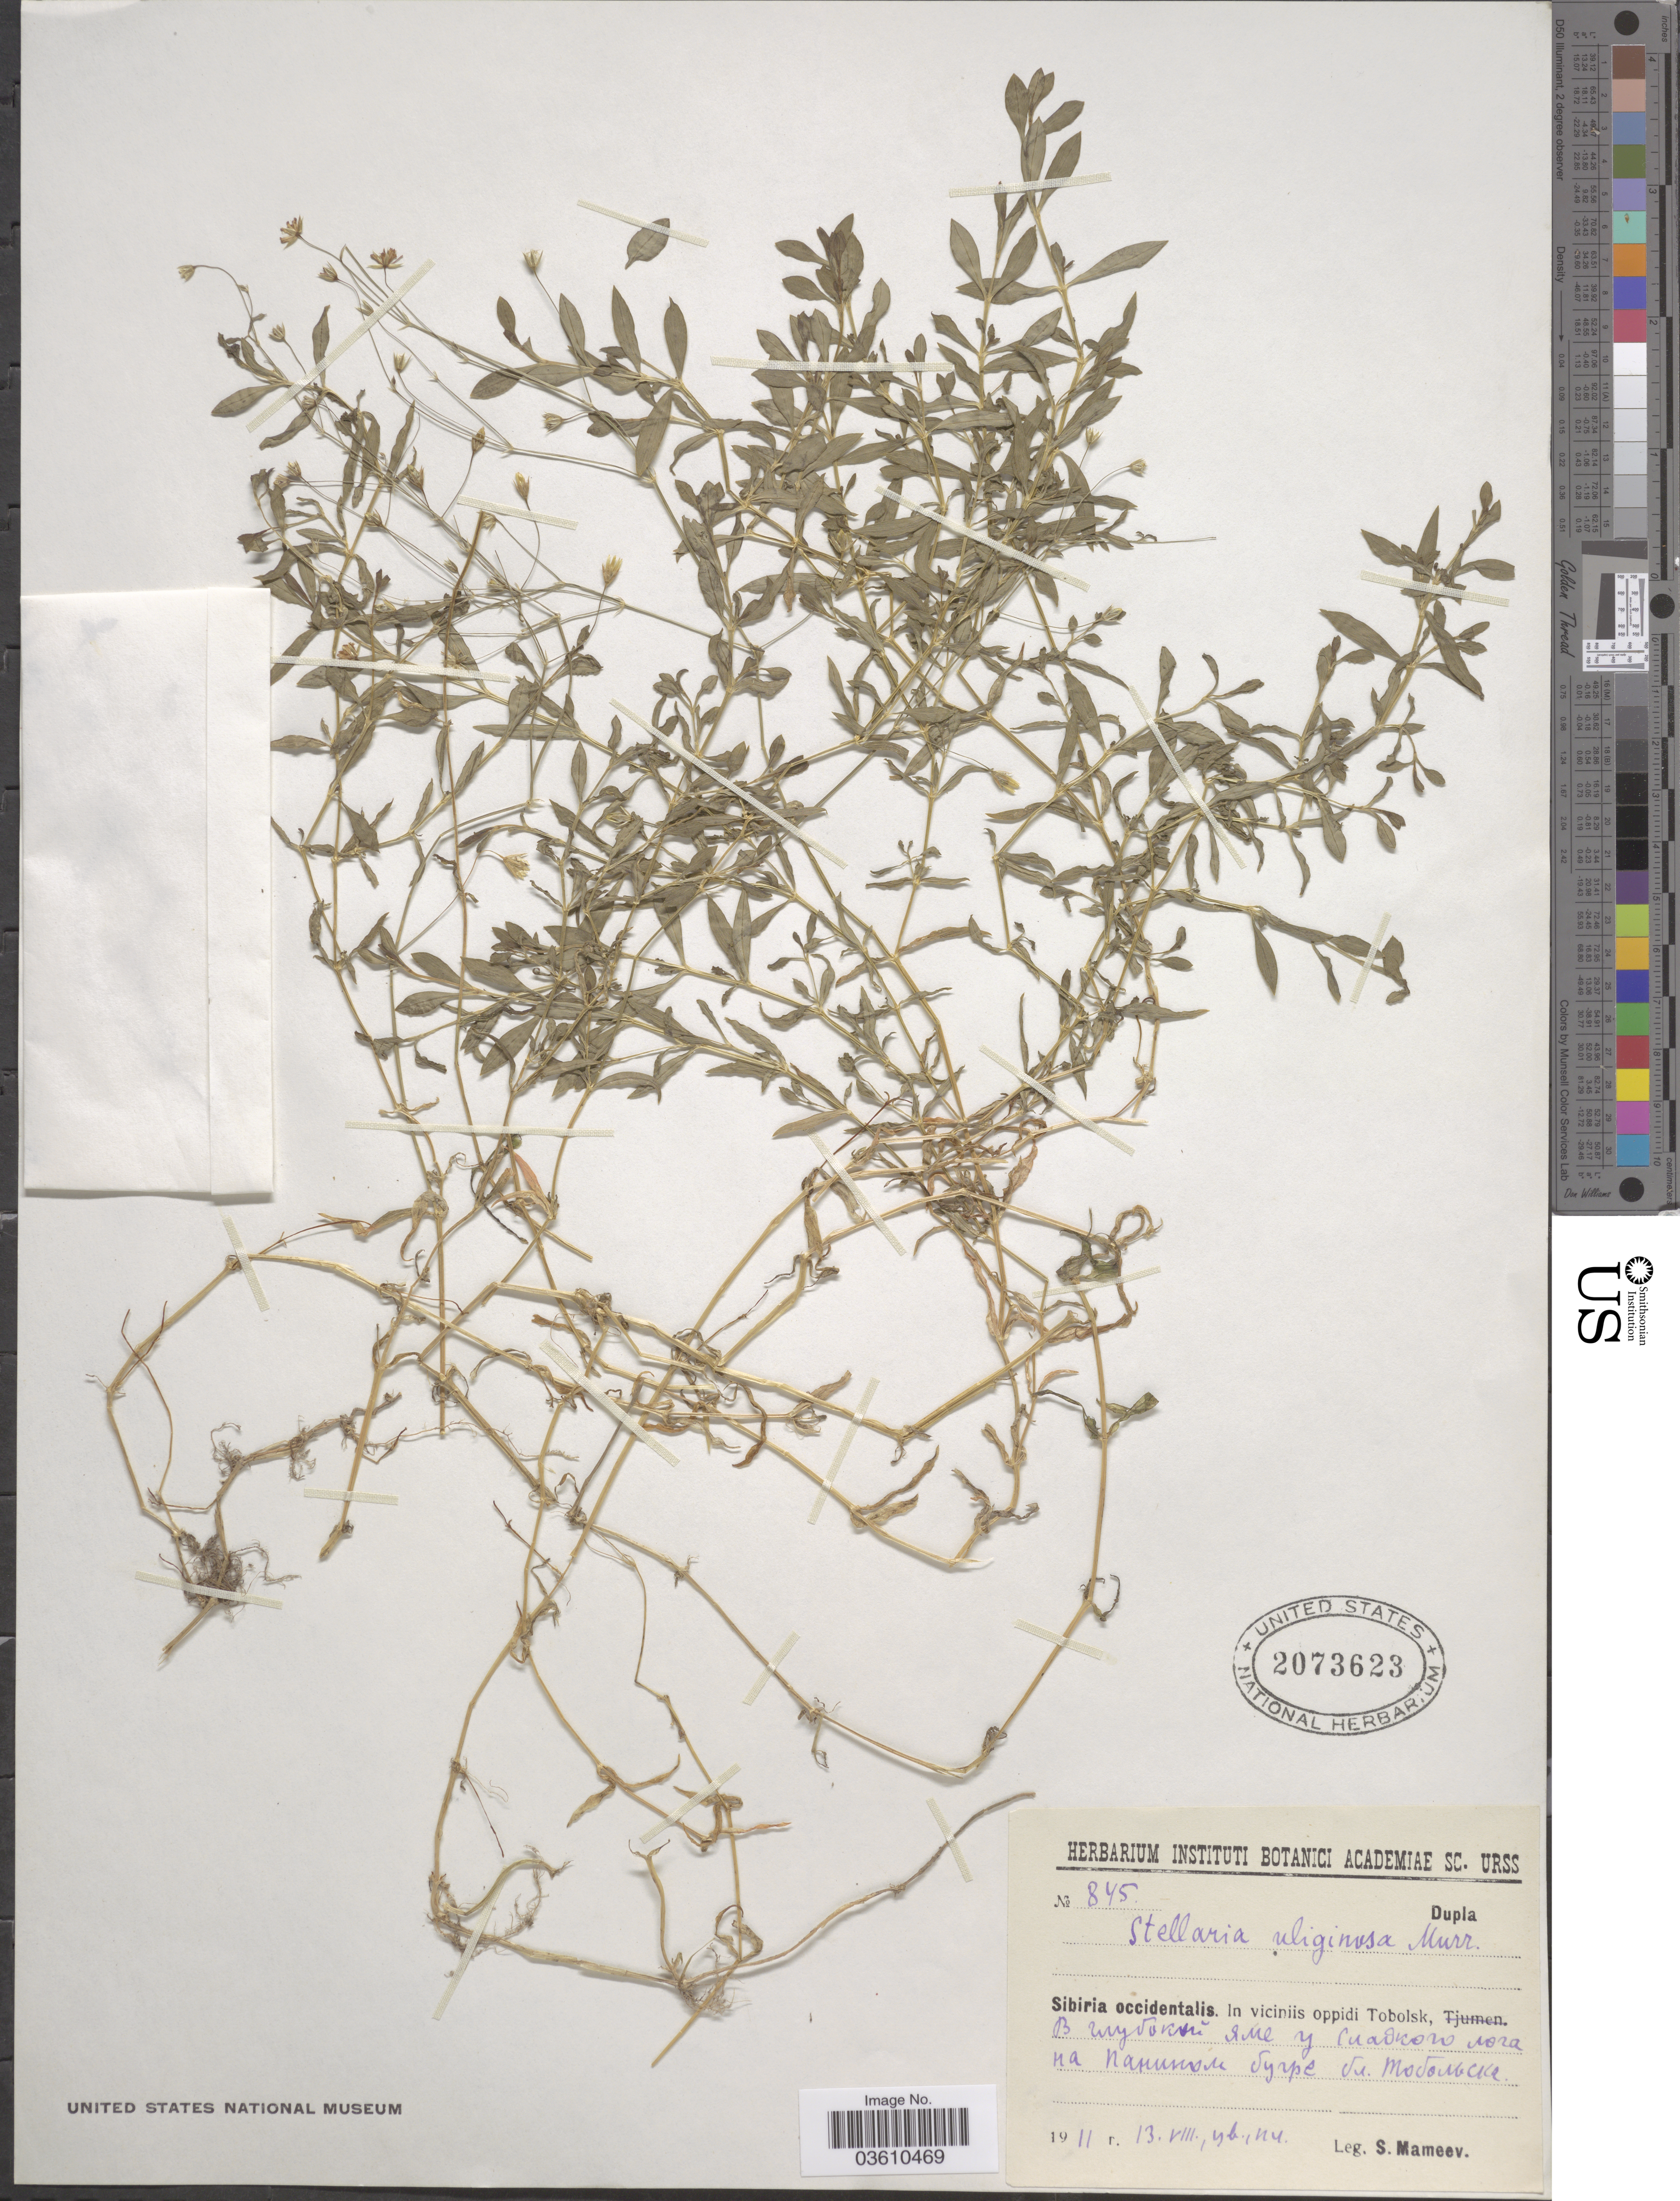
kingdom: Plantae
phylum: Tracheophyta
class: Magnoliopsida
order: Caryophyllales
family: Caryophyllaceae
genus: Stellaria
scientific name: Stellaria alsinoides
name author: Boiss. & Buhse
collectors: S. Mameev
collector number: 845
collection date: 1911-08-13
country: Russian Federation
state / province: Tyumen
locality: Sibiria occidentalis. In viciniis oppidi Tobolsk, X.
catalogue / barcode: US 2073623